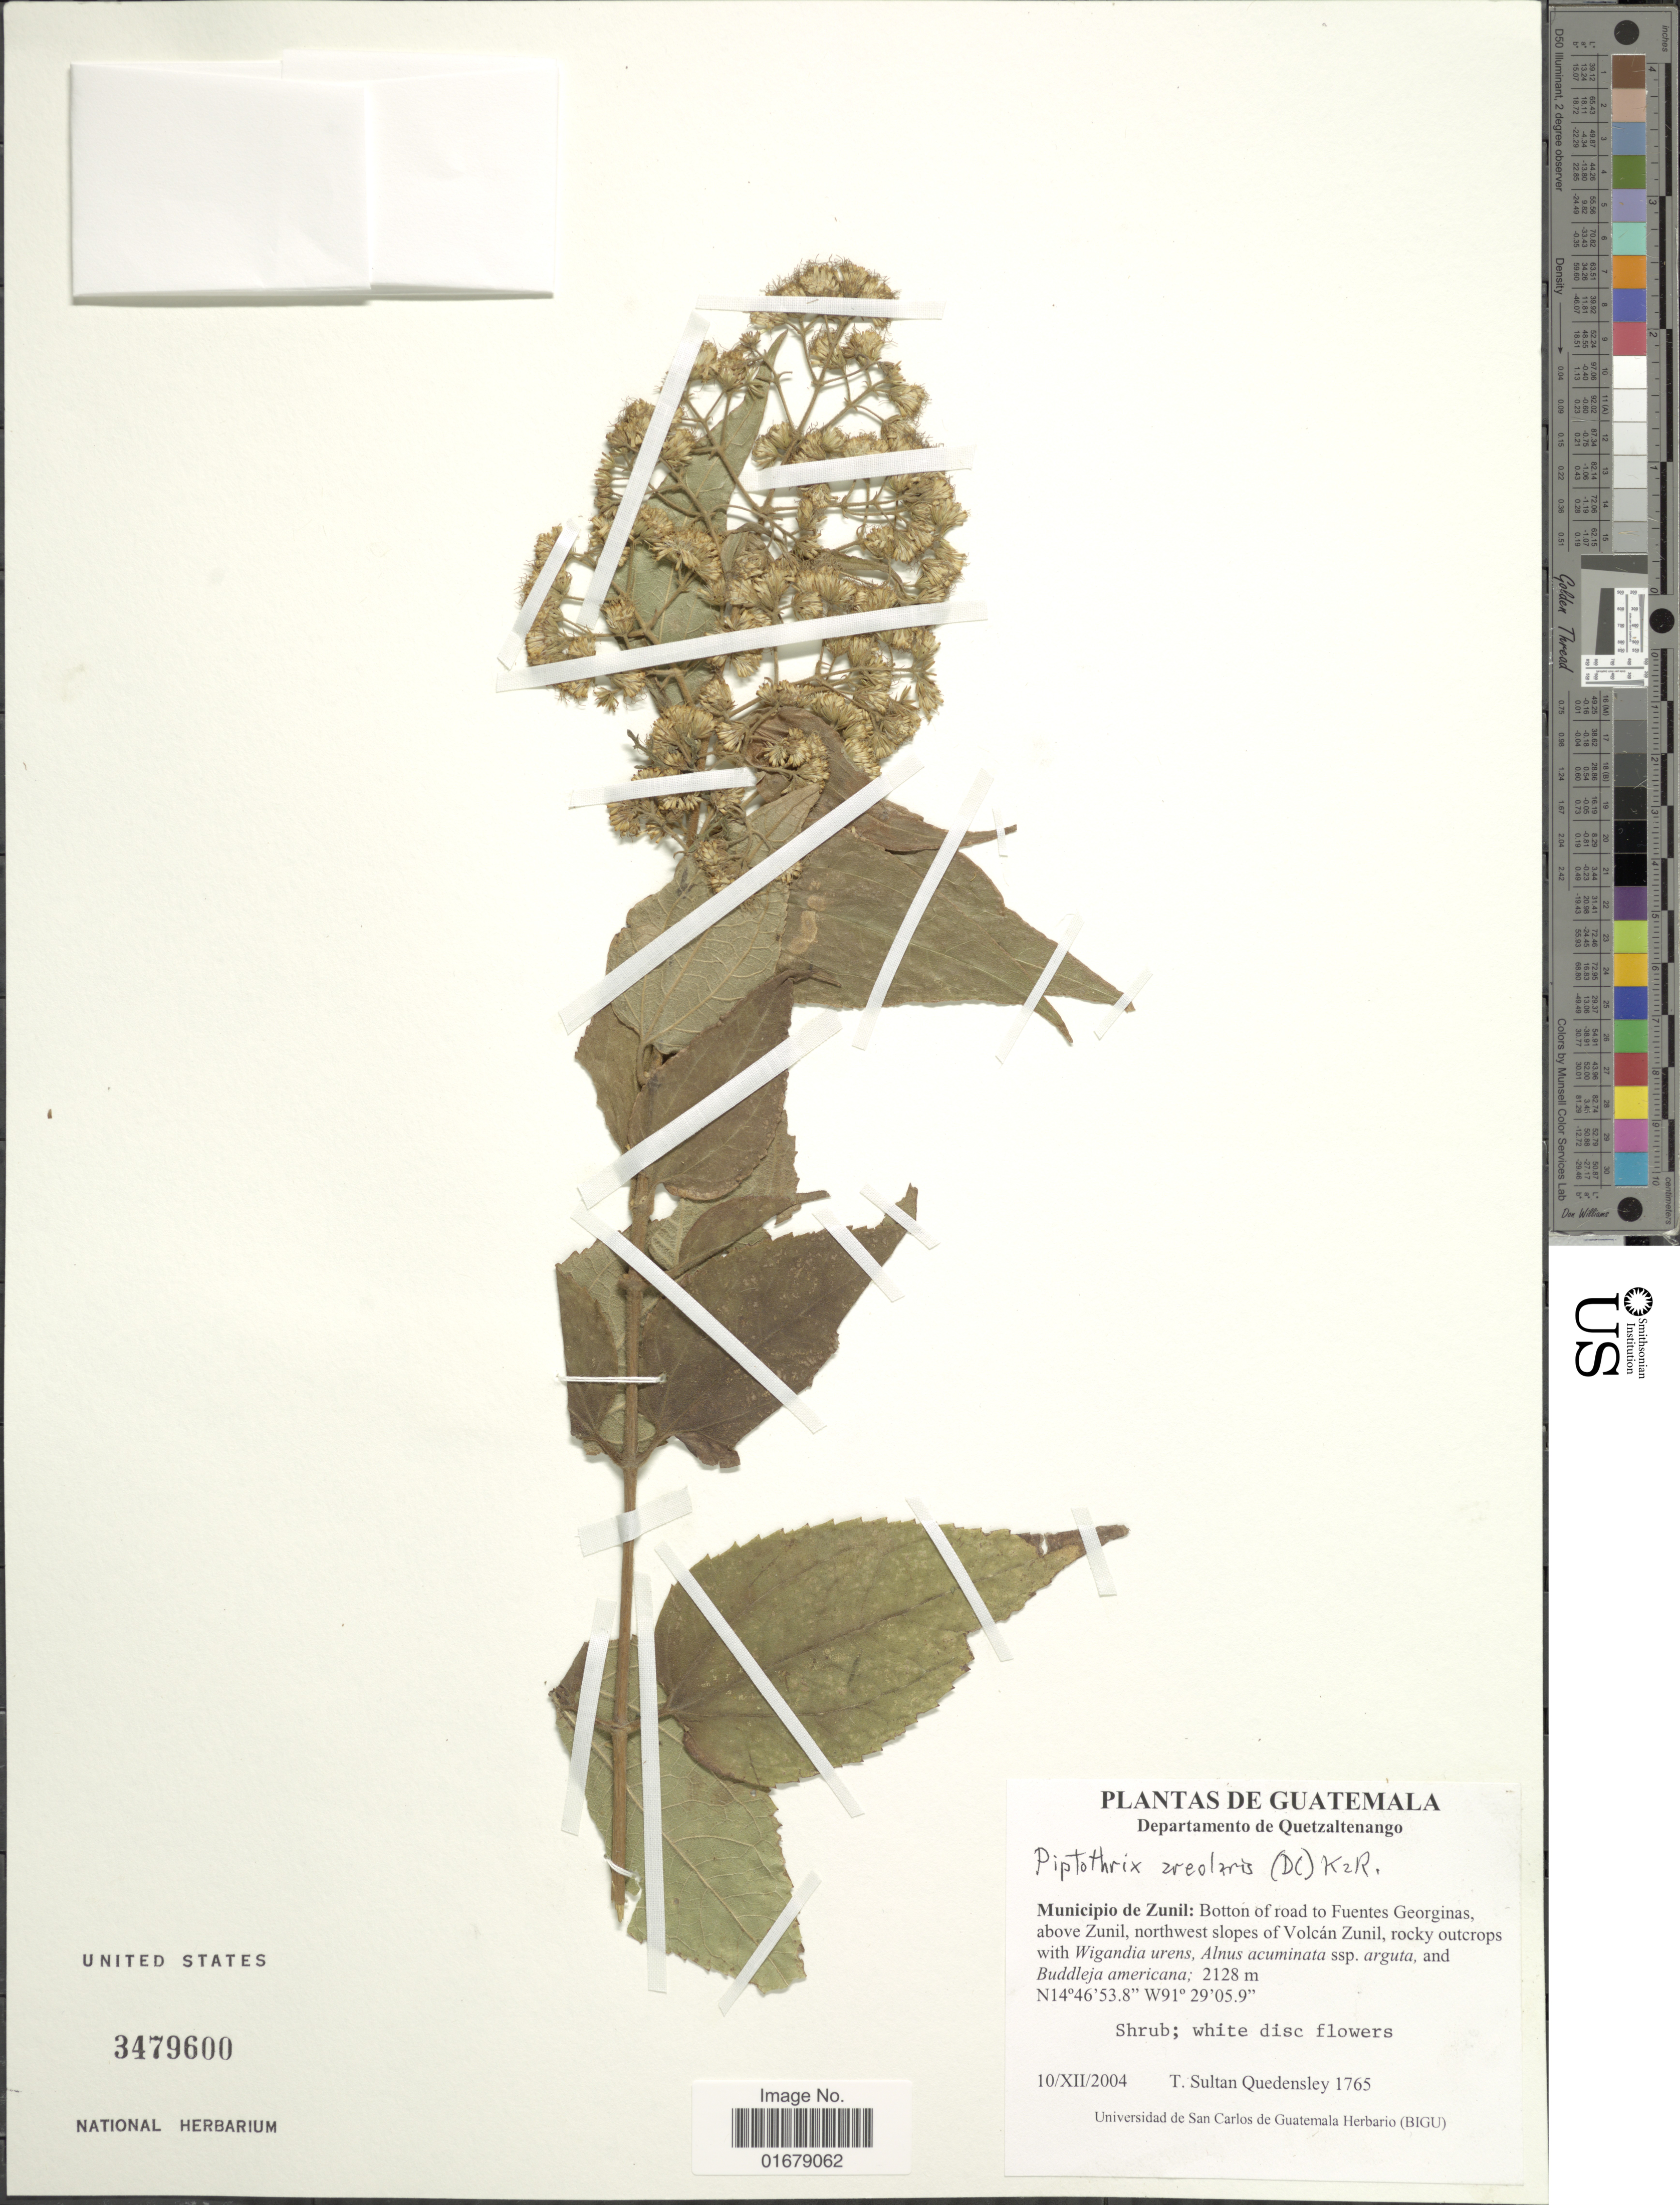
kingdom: Plantae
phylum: Tracheophyta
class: Magnoliopsida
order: Asterales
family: Asteraceae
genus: Piptothrix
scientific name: Piptothrix areolaris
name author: (DC.) R.M. King & H. Rob.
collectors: T. S. Quedensley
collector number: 1765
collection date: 2004-12-10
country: Guatemala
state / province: Quetzaltenango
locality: Guatemala. Departamento de Quetaltenango. Municipio de Zunil: Botton of road to Fuentes Georginas, above Zunil, northwest slopes of Volcan Zunil, rocky outcrops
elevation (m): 2128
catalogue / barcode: US 3479600